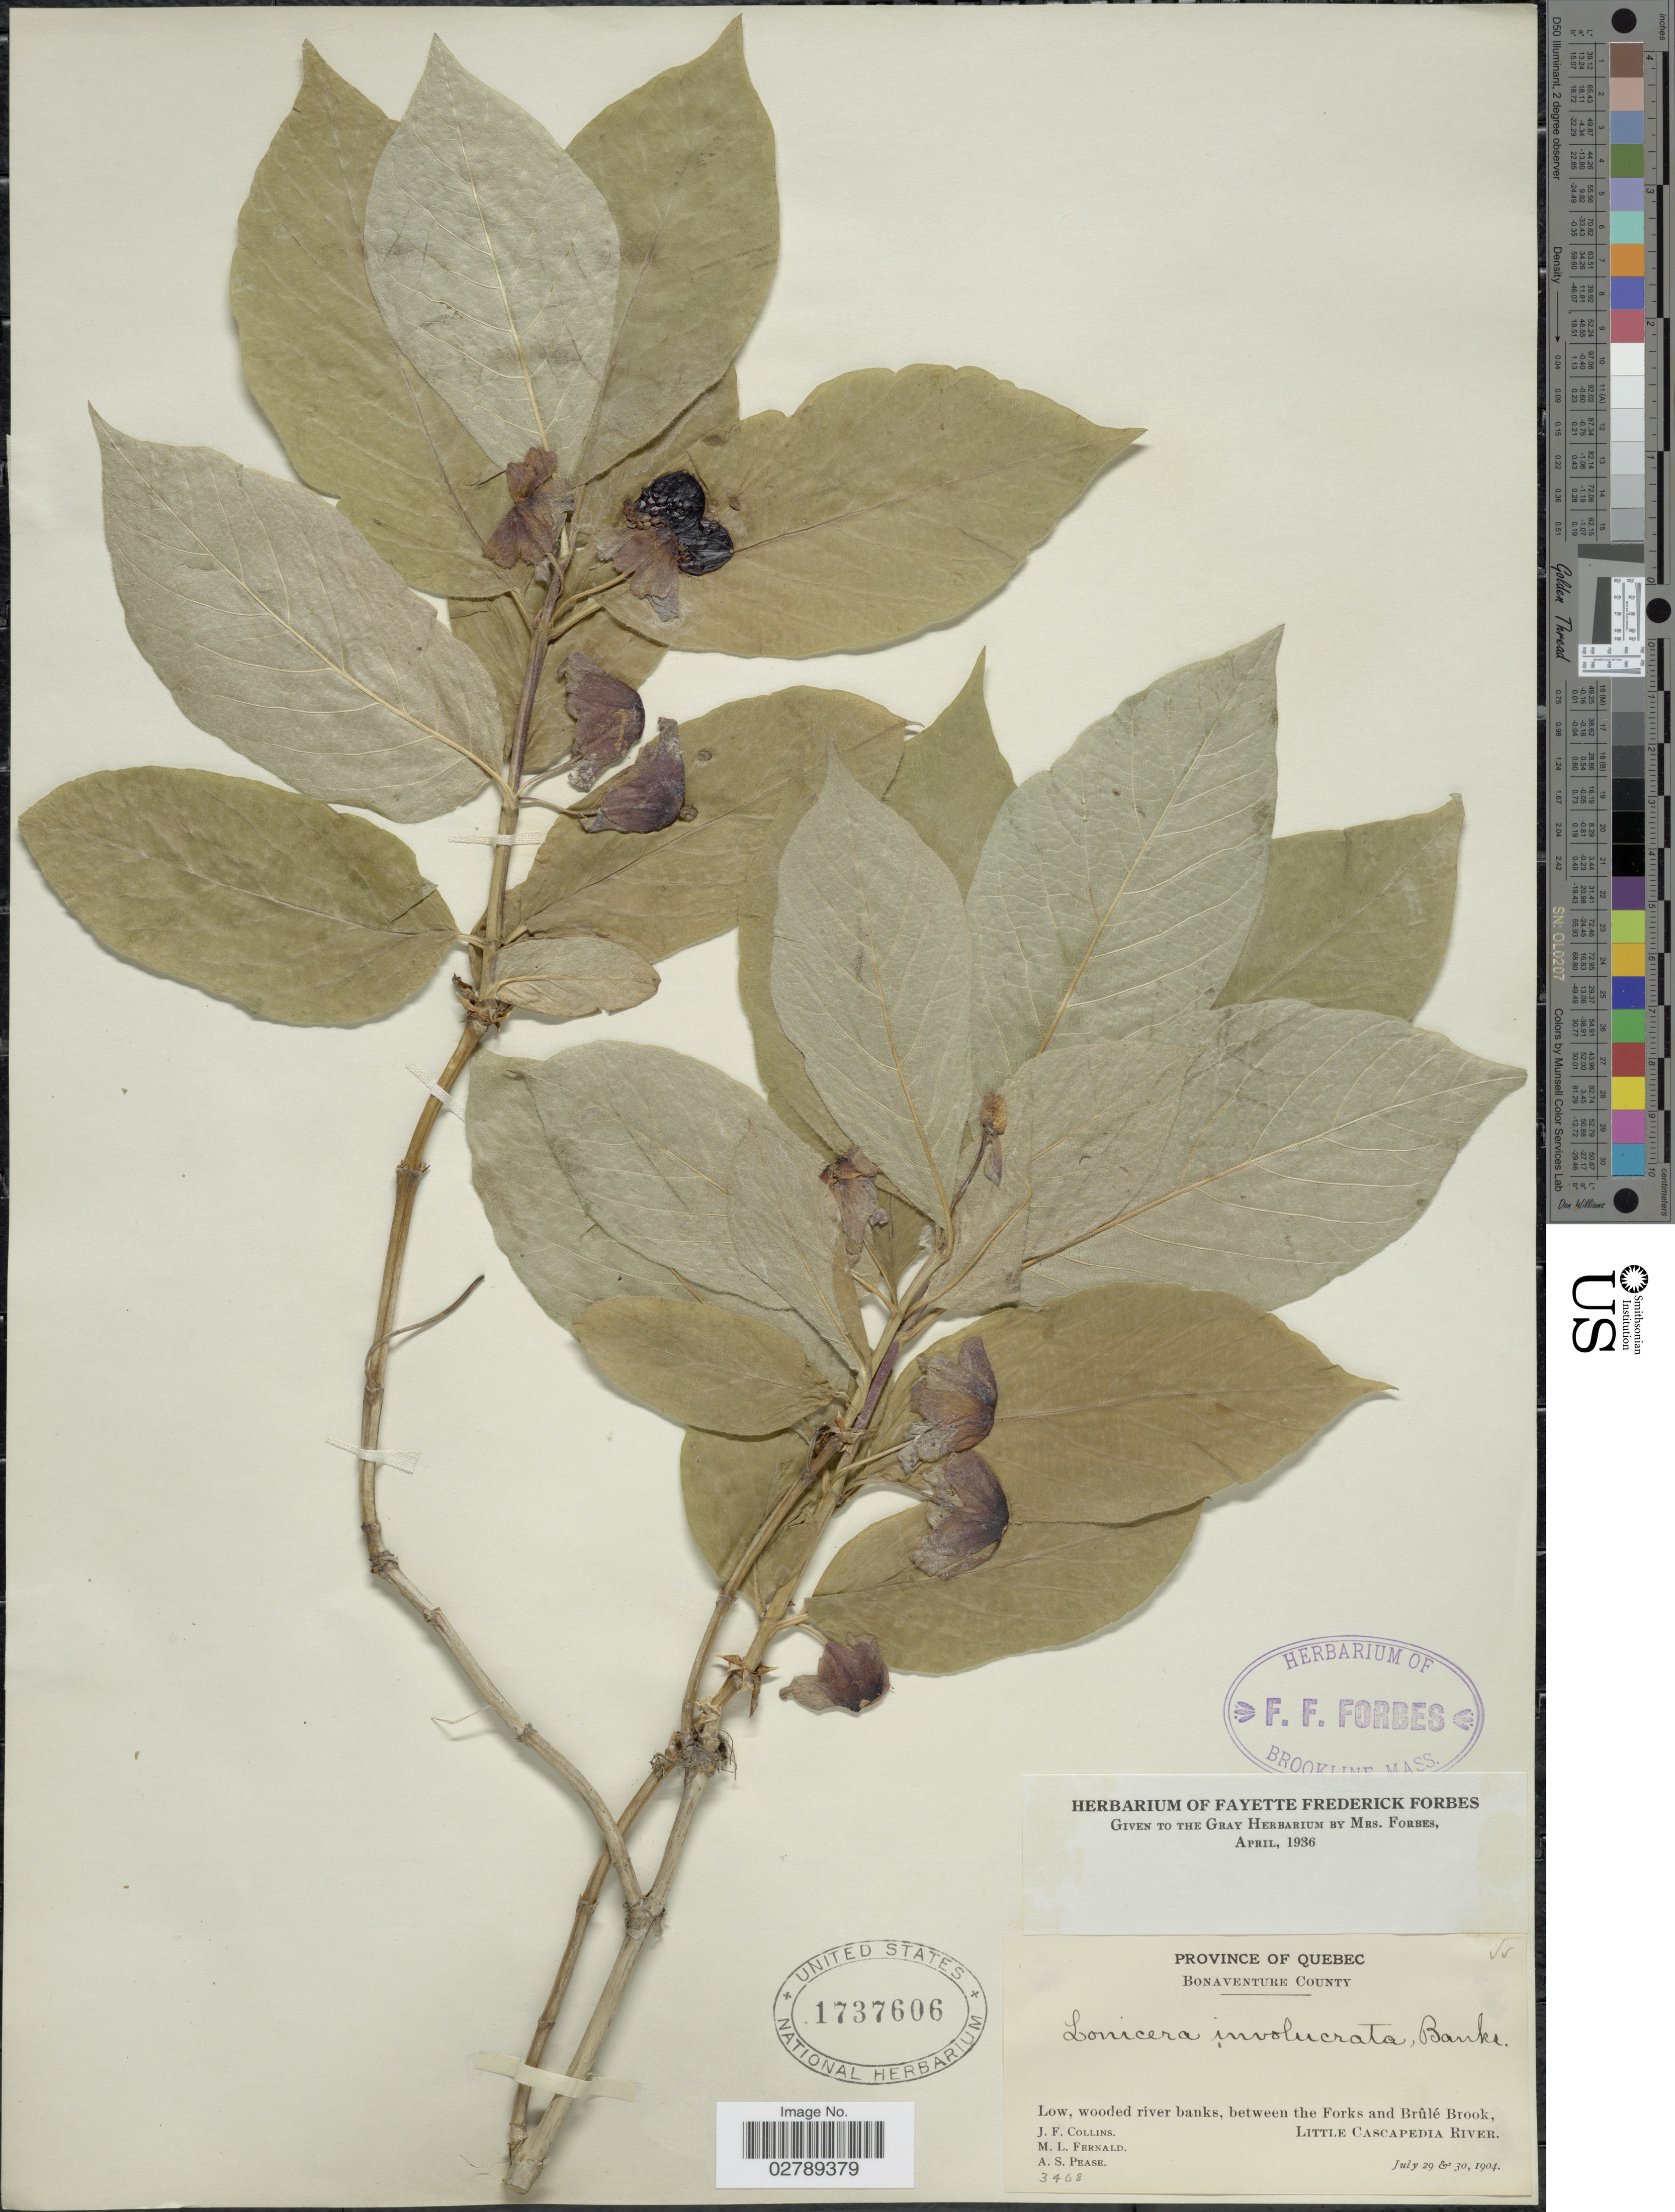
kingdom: Plantae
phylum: Tracheophyta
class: Magnoliopsida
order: Dipsacales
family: Caprifoliaceae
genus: Lonicera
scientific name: Lonicera involucrata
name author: (Richardson) Banks ex Spreng.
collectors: J. Collins, M. L. Fernald & A. S. Pease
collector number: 3468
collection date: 1904-07-29/1904-07-30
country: Canada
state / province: Quebec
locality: Bonaventure County. Low, wooded river banks, between the Forks and Brûlé Brook, Little Cascapedia River.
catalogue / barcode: US 1737606